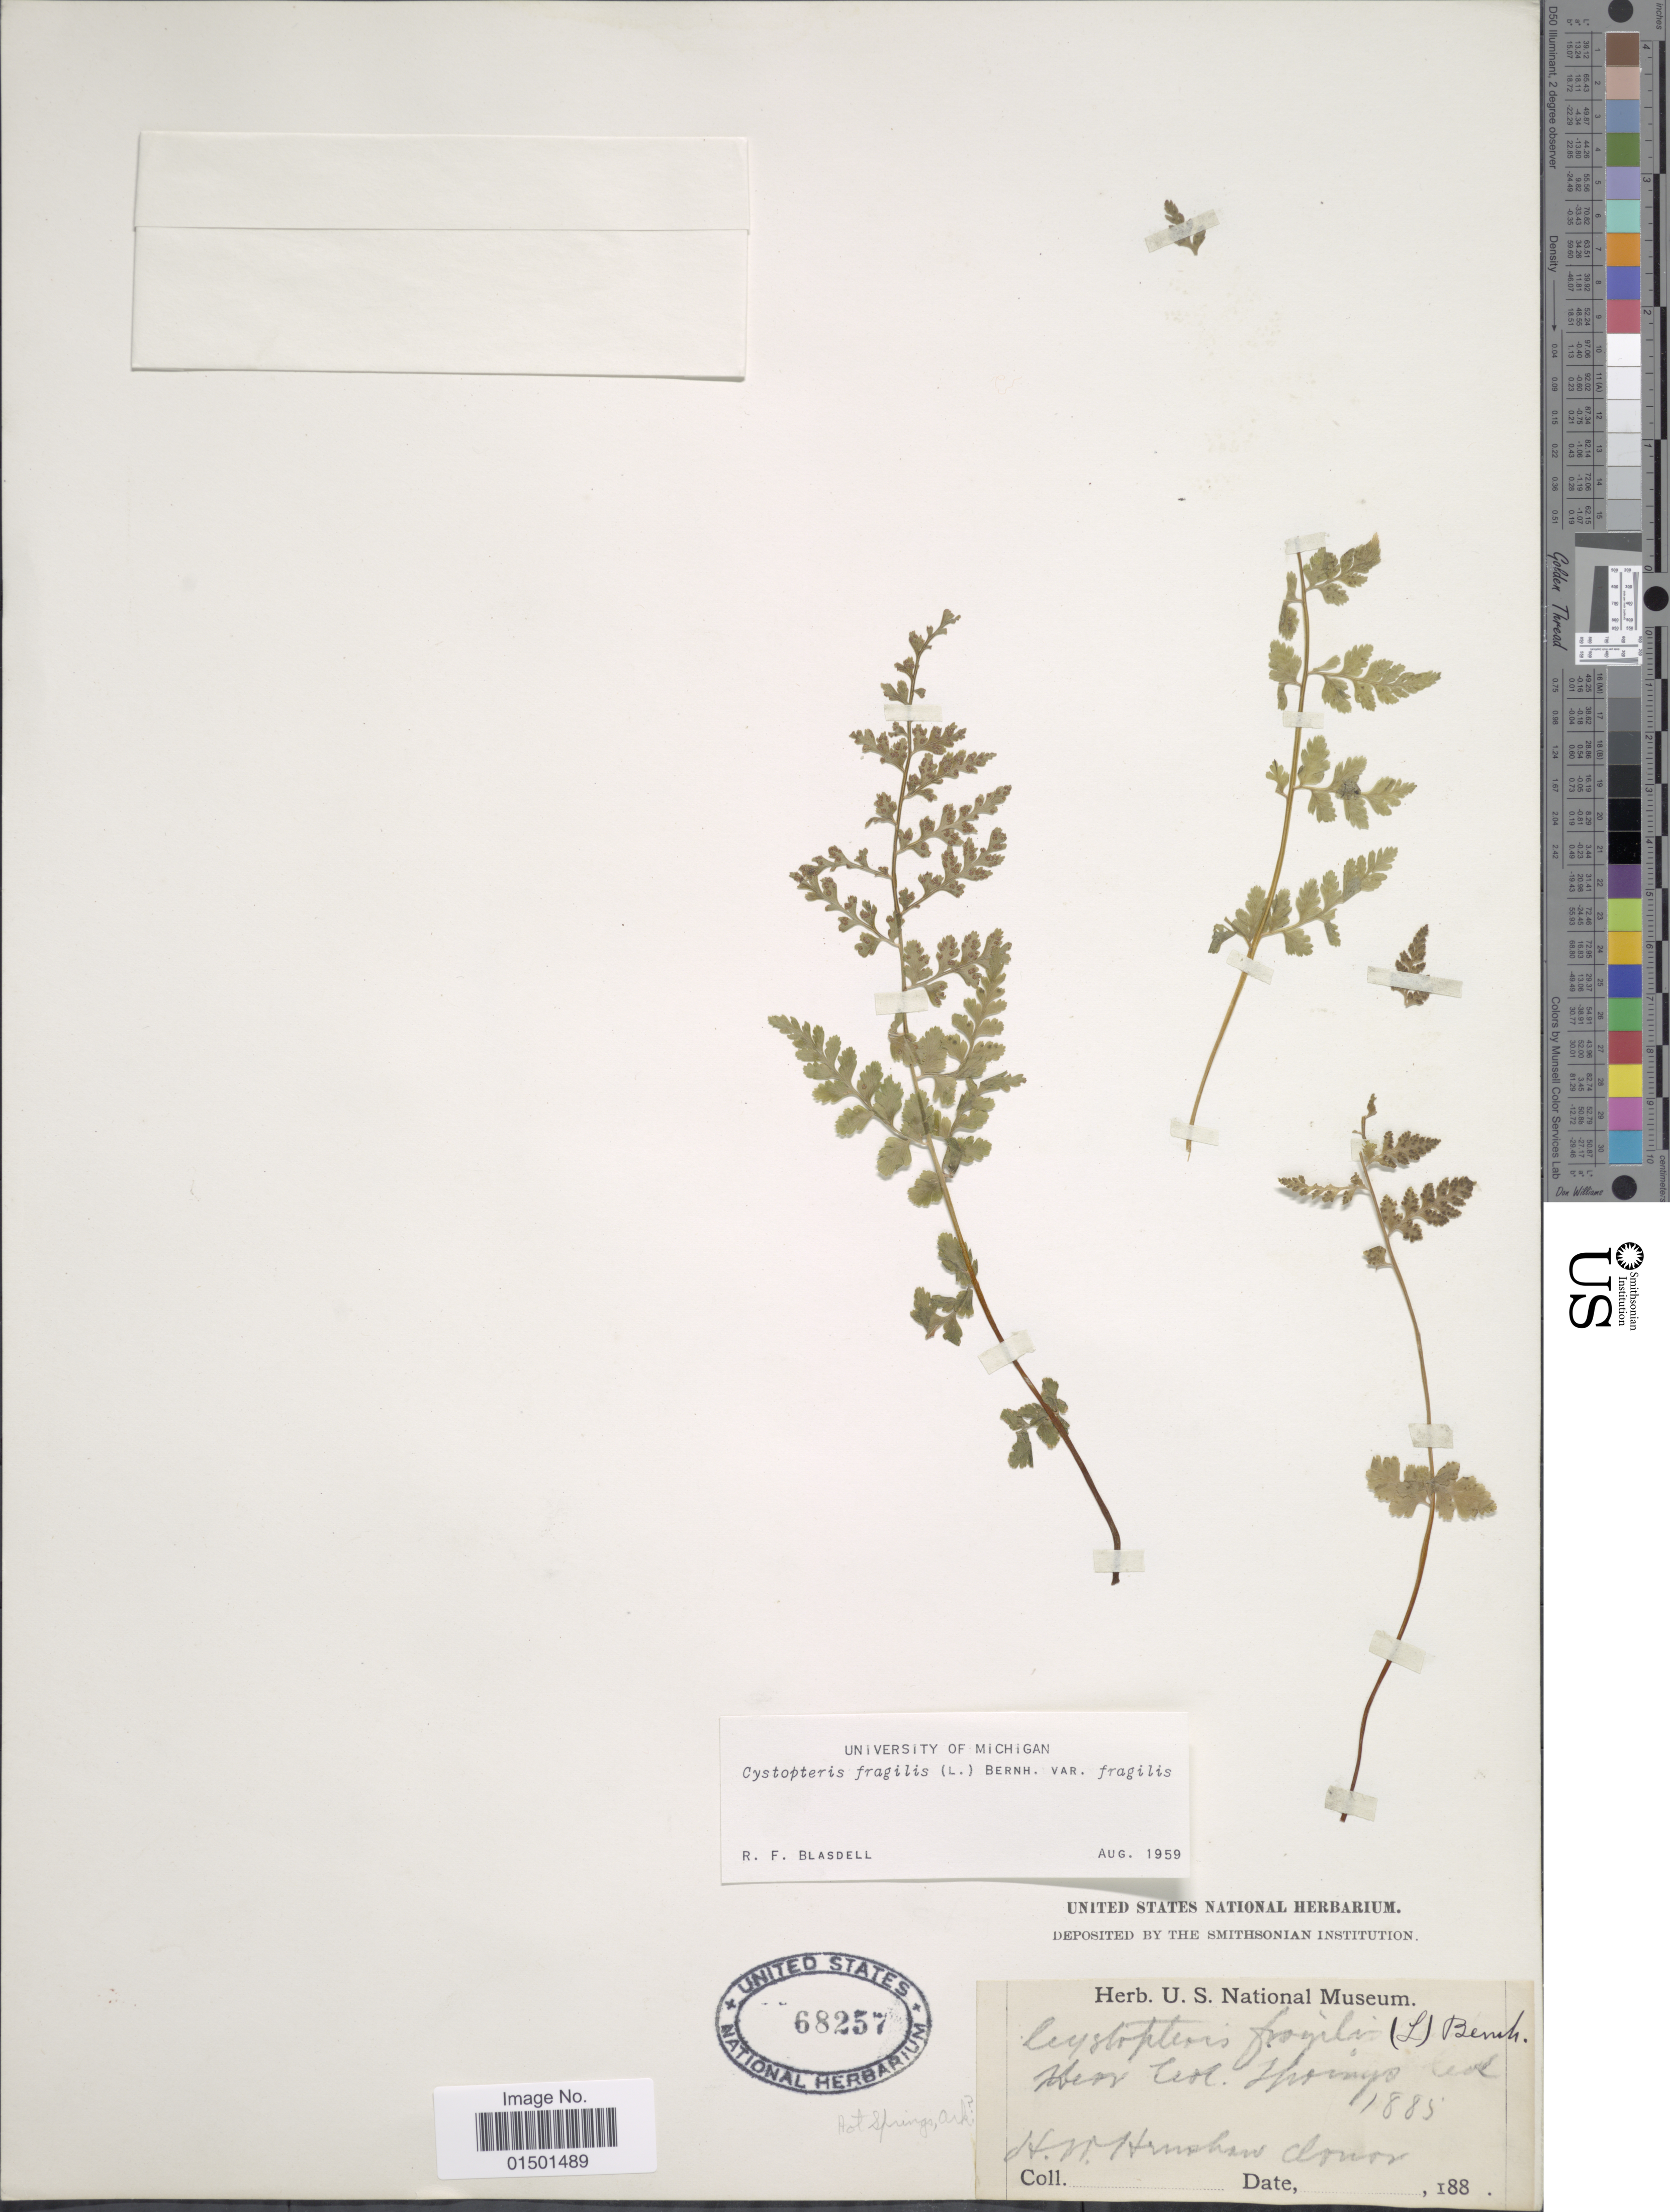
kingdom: Plantae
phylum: Tracheophyta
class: Polypodiopsida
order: Polypodiales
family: Cystopteridaceae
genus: Cystopteris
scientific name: Cystopteris fragilis var. fragilis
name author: (L.) Bernh.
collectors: H. Henshaw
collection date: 1885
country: United States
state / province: Arkansas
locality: Near Hot Springs, Ark.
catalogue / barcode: US 68257